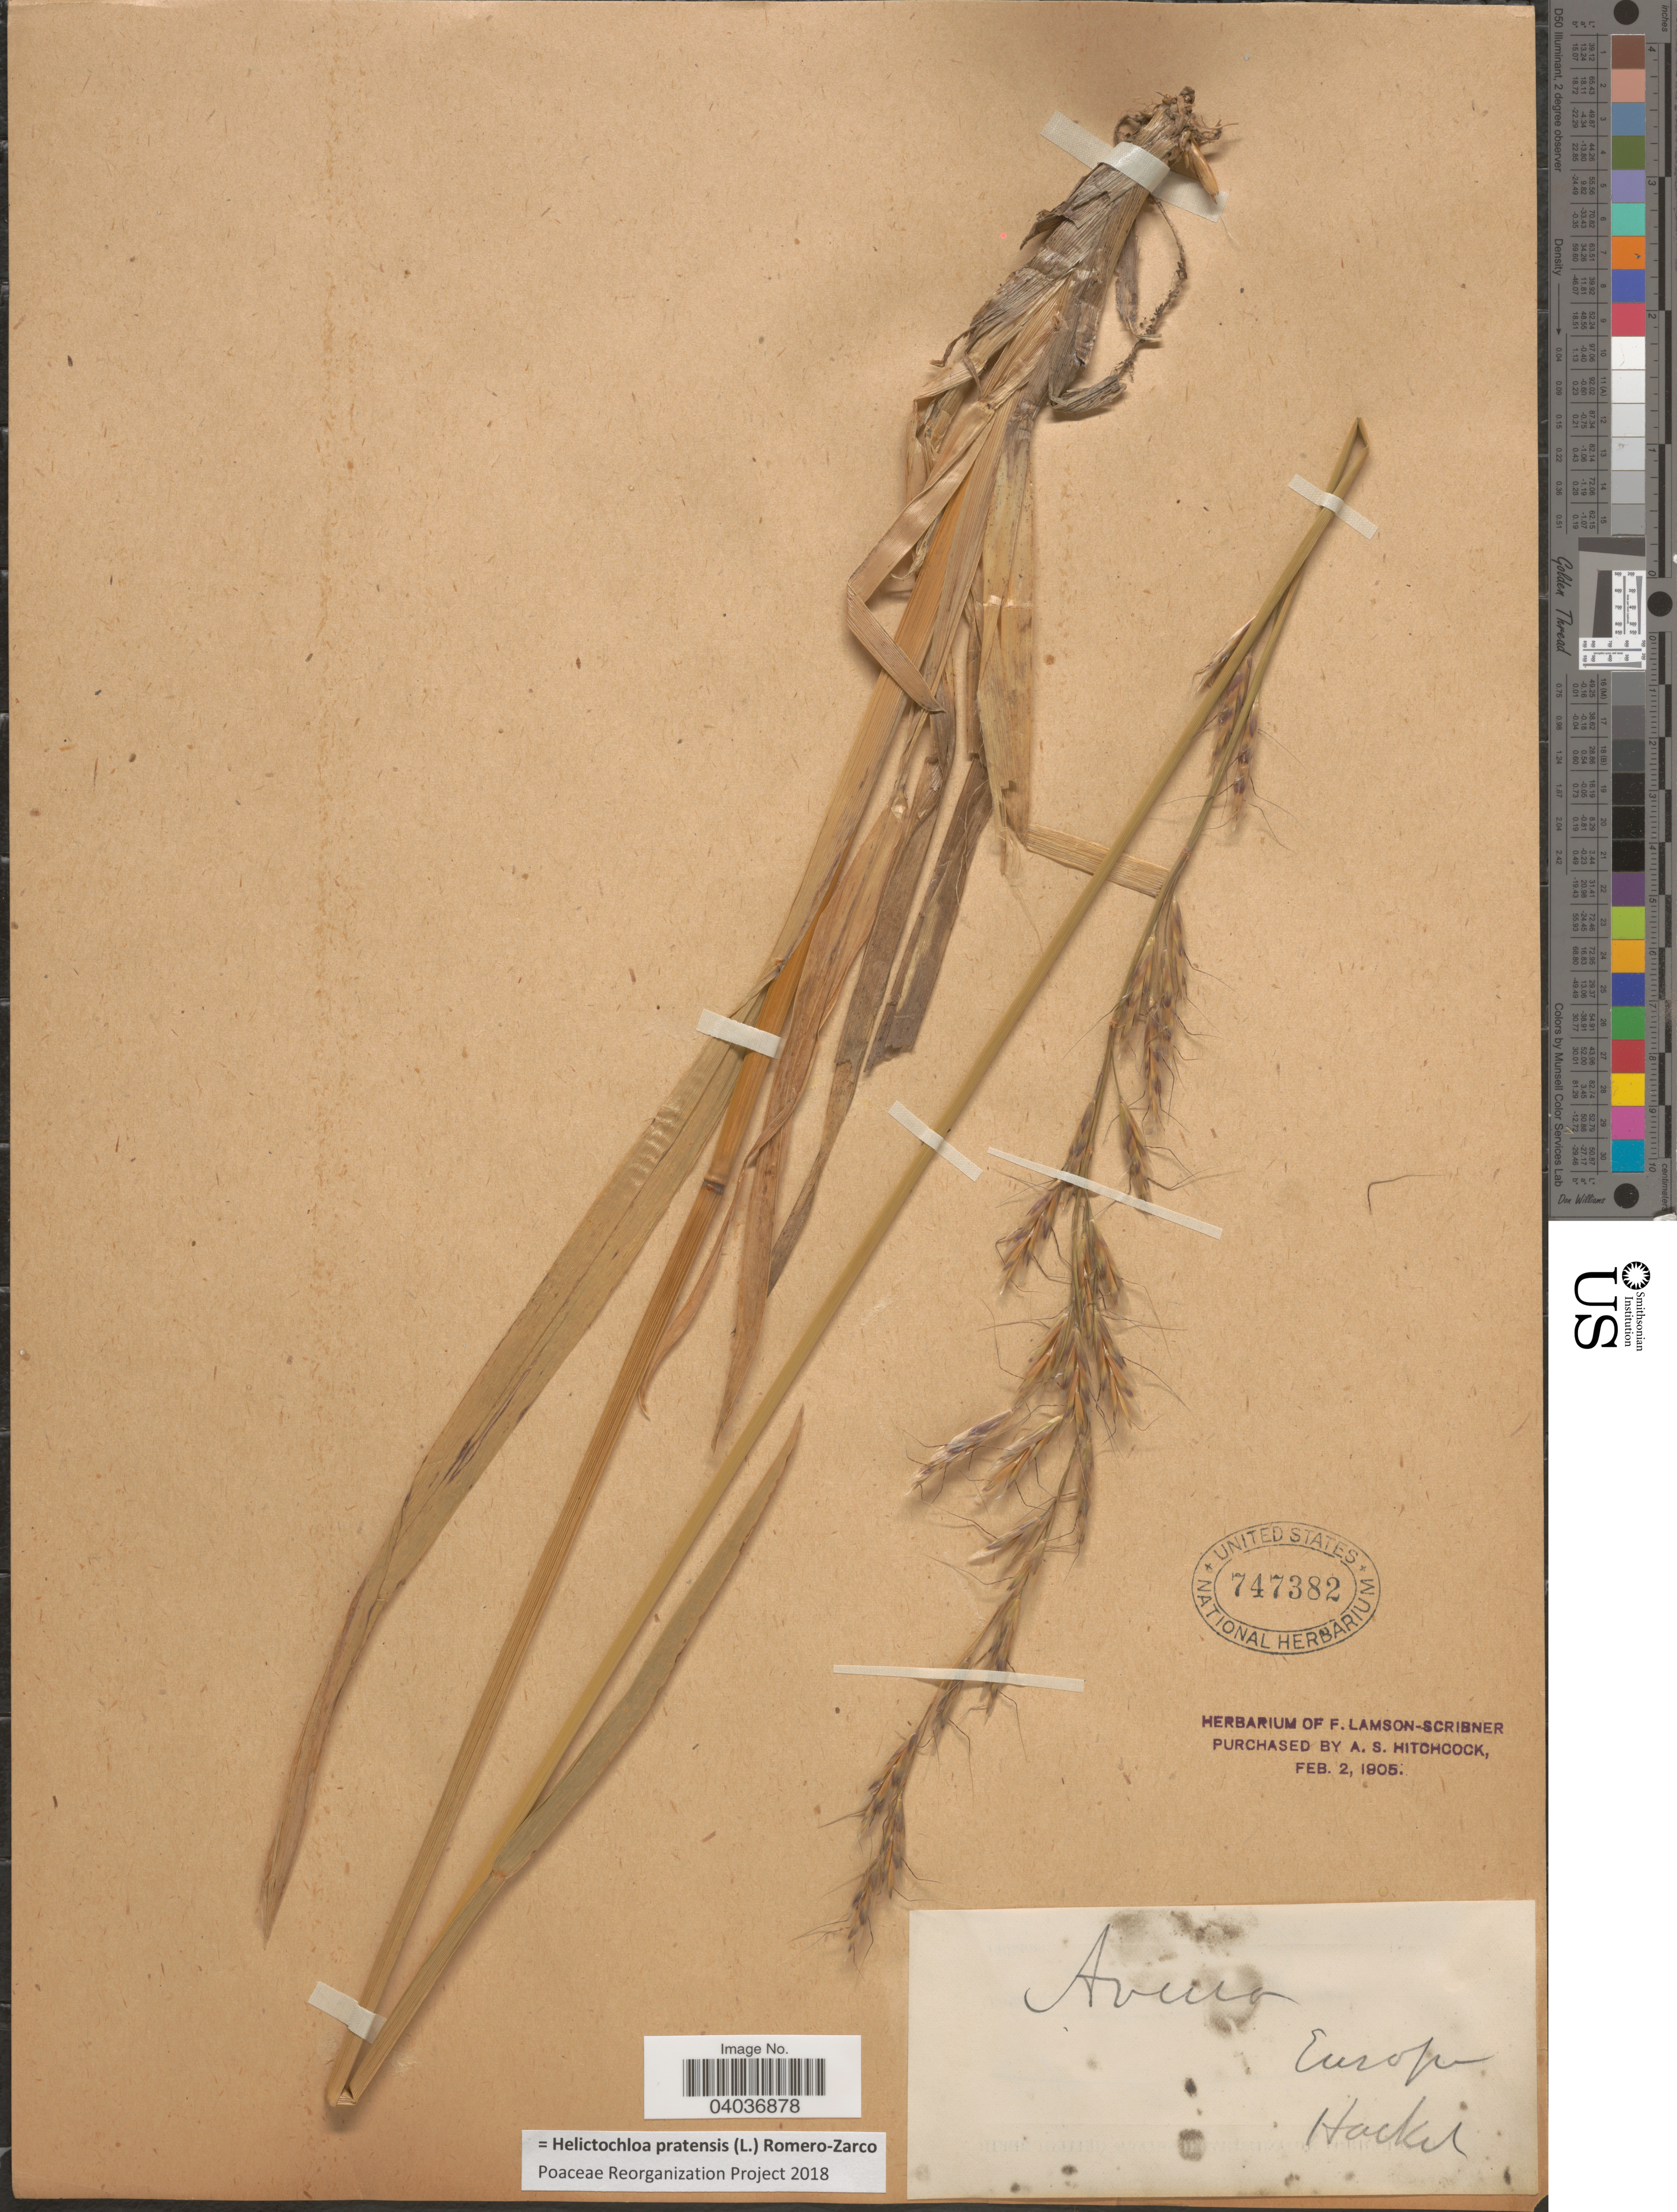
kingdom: Plantae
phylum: Tracheophyta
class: Liliopsida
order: Poales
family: Poaceae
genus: Helictochloa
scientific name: Helictochloa pratensis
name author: (L.) Romero-Zarco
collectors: -. Hackel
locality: Europe.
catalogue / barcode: US 747382